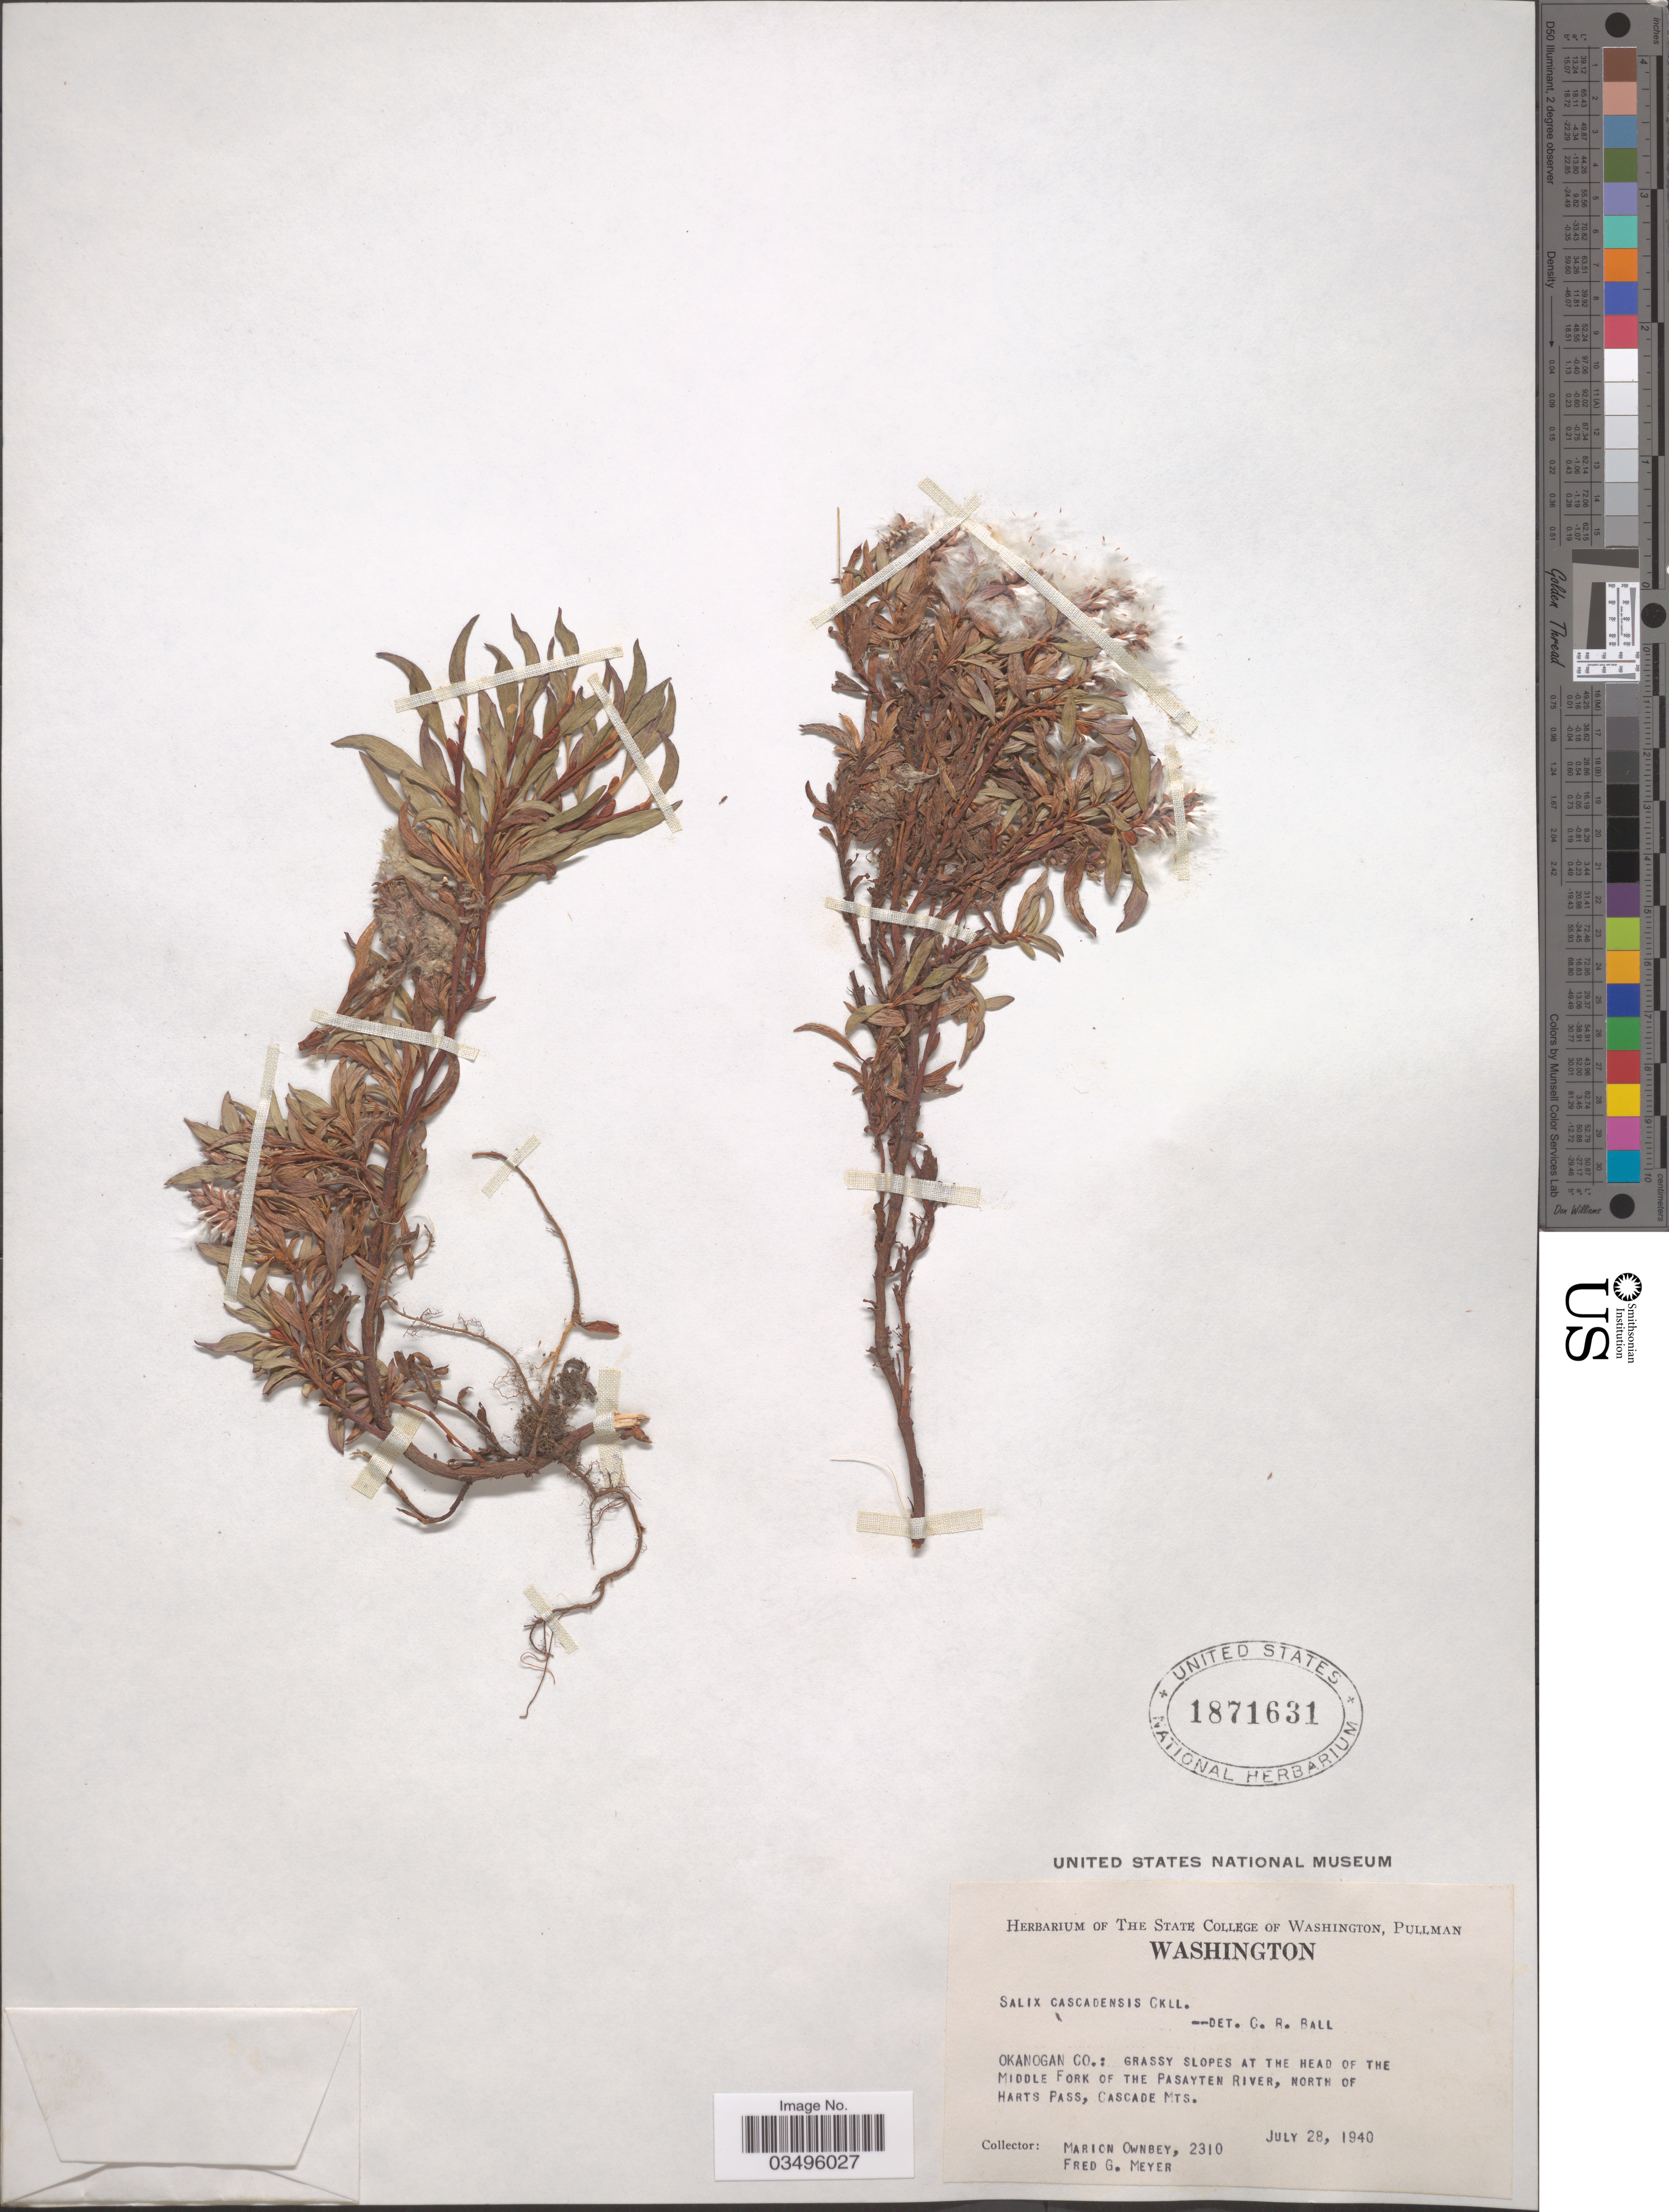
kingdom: Plantae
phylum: Tracheophyta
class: Magnoliopsida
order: Malpighiales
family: Salicaceae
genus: Salix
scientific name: Salix cascadensis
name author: Cockerell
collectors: M. Ownbey & F. Meyer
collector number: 2310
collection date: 1940-07-28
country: United States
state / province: Washington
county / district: Okanogan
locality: Okanogan Co.: Grassy slopes at the head of the Middle Fork of the Pasayten River, North of Harts Pass, Cascade Mts.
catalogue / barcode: US 1871631